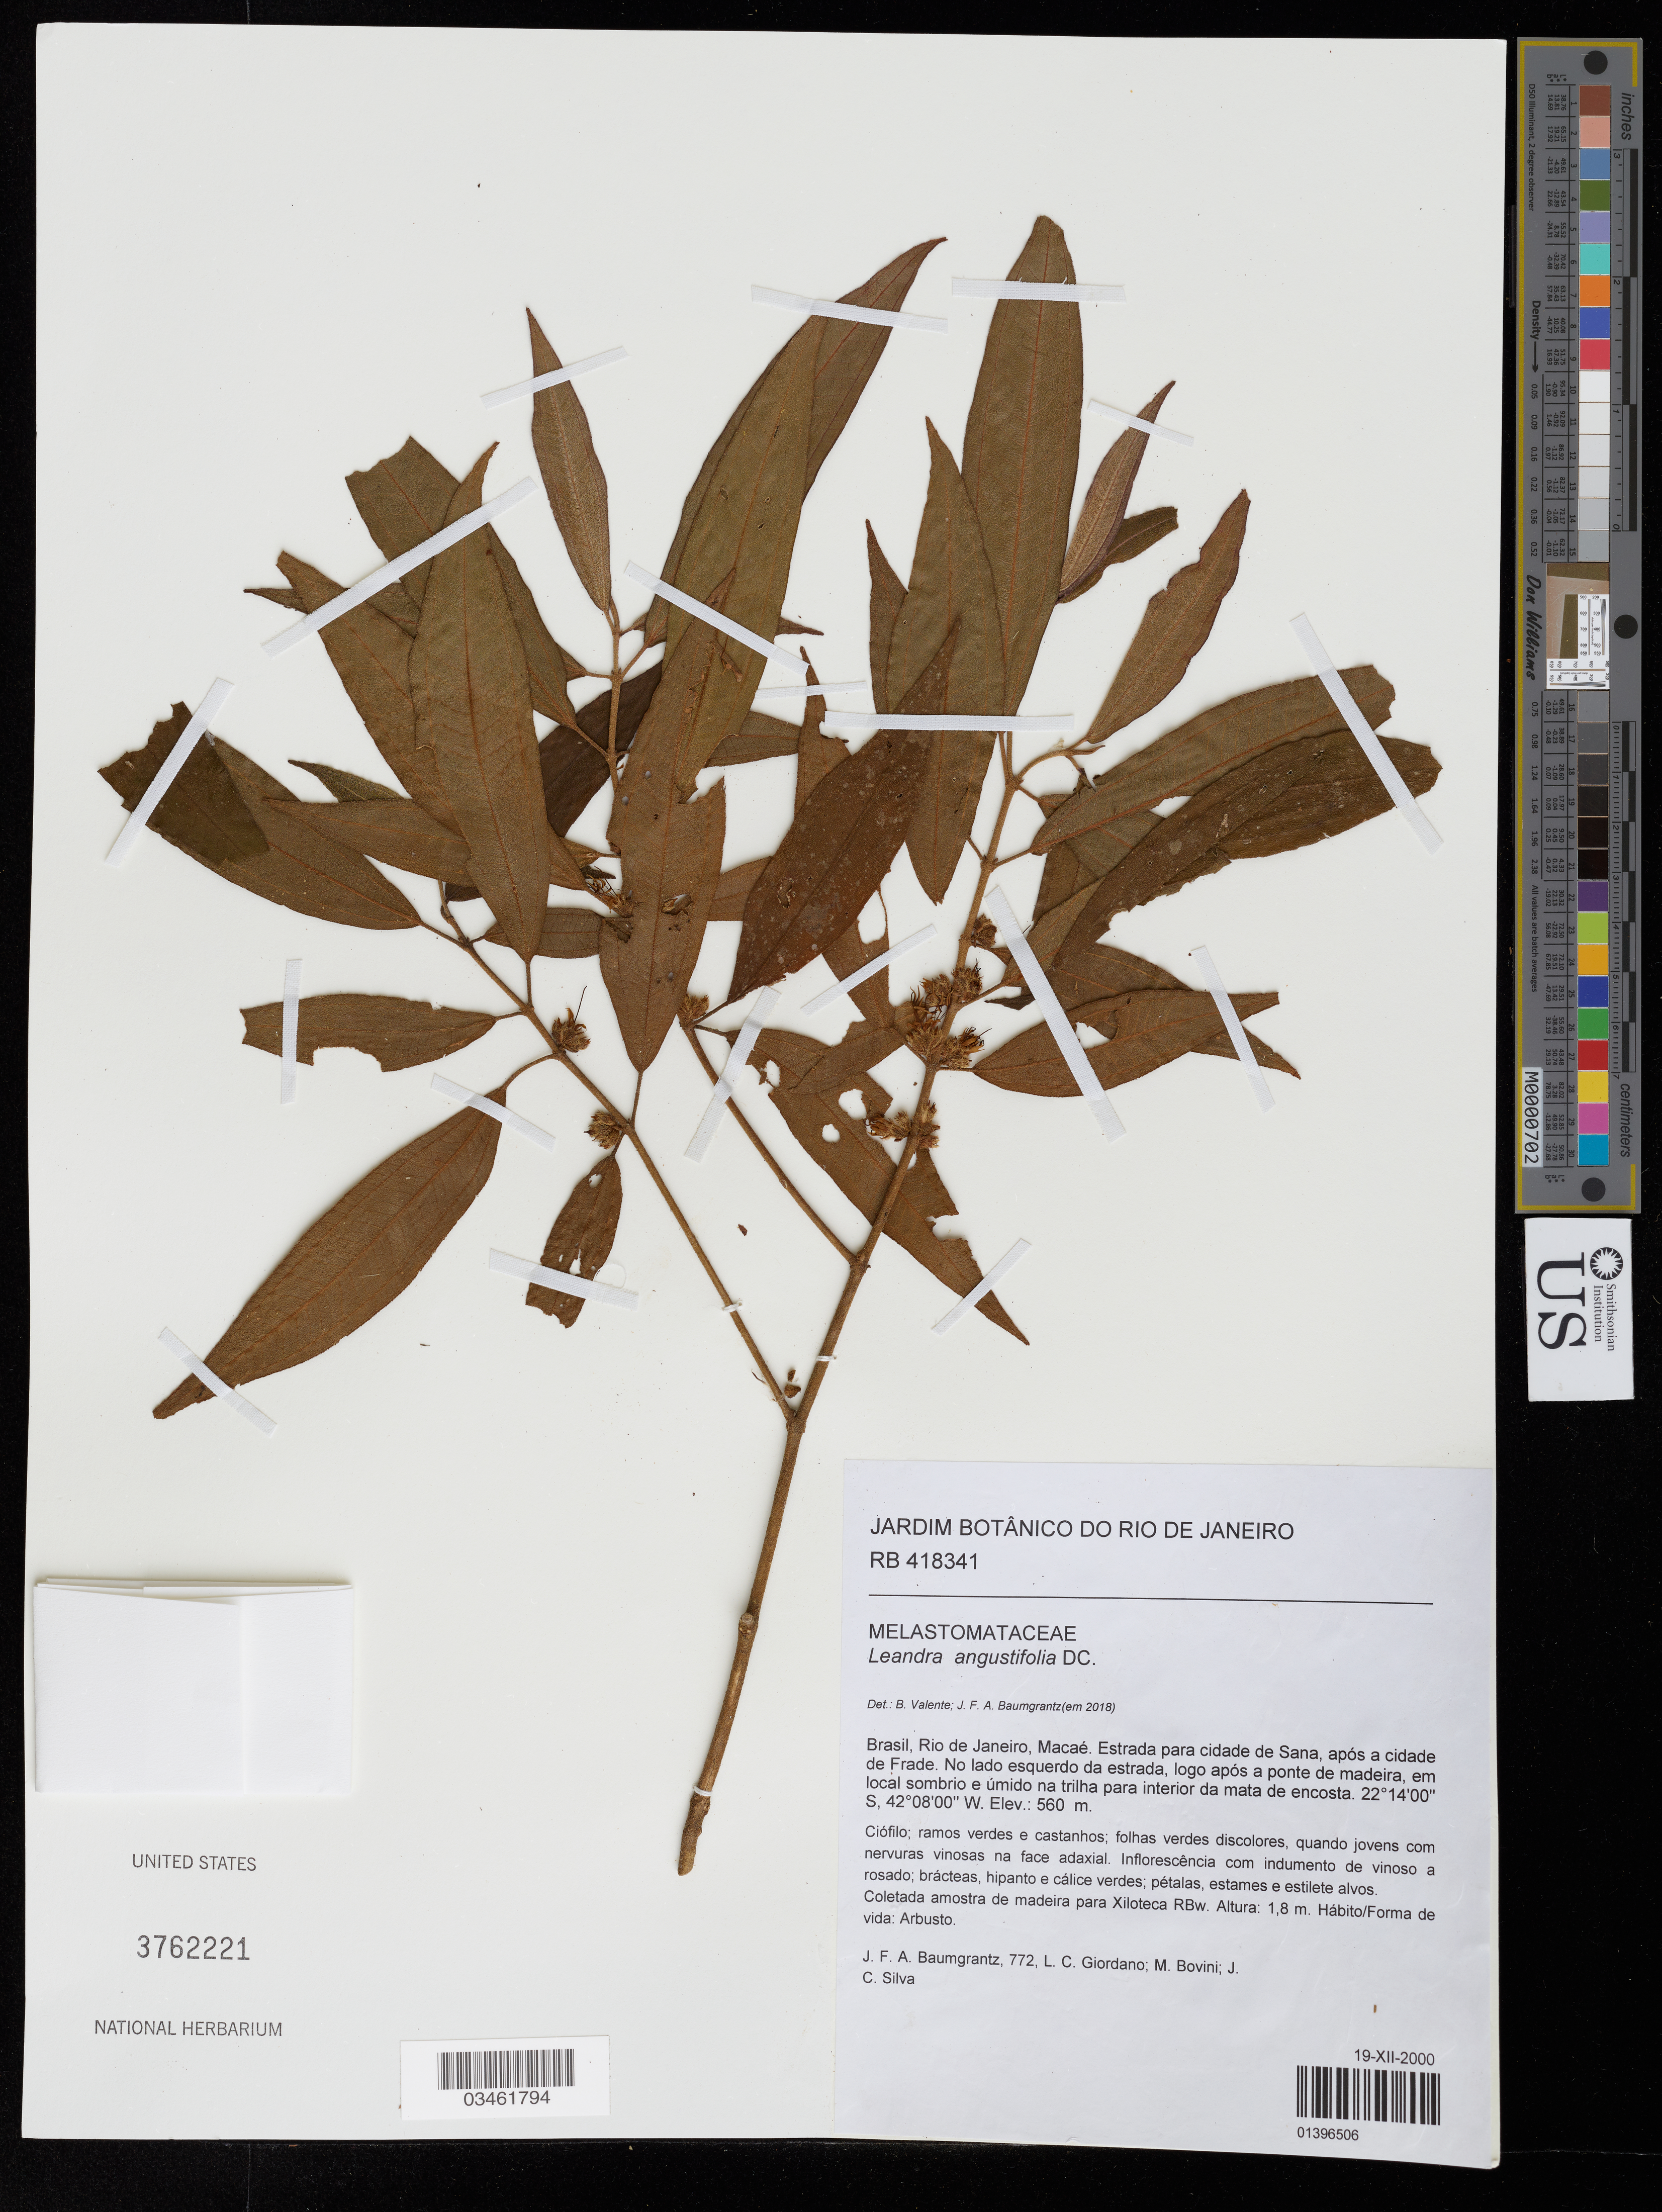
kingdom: Plantae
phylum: Tracheophyta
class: Magnoliopsida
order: Myrtales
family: Melastomataceae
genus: Leandra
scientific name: Leandra angustifolia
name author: DC.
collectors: J. Baumgrantz, L. Giordano, M. G. Bovini & J. Silva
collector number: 772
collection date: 2000-12-19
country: Brazil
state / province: Rio de Janeiro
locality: Macaé. Estrada para cidade de Sana, após a cidade de Frade.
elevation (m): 560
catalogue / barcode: US 3762221